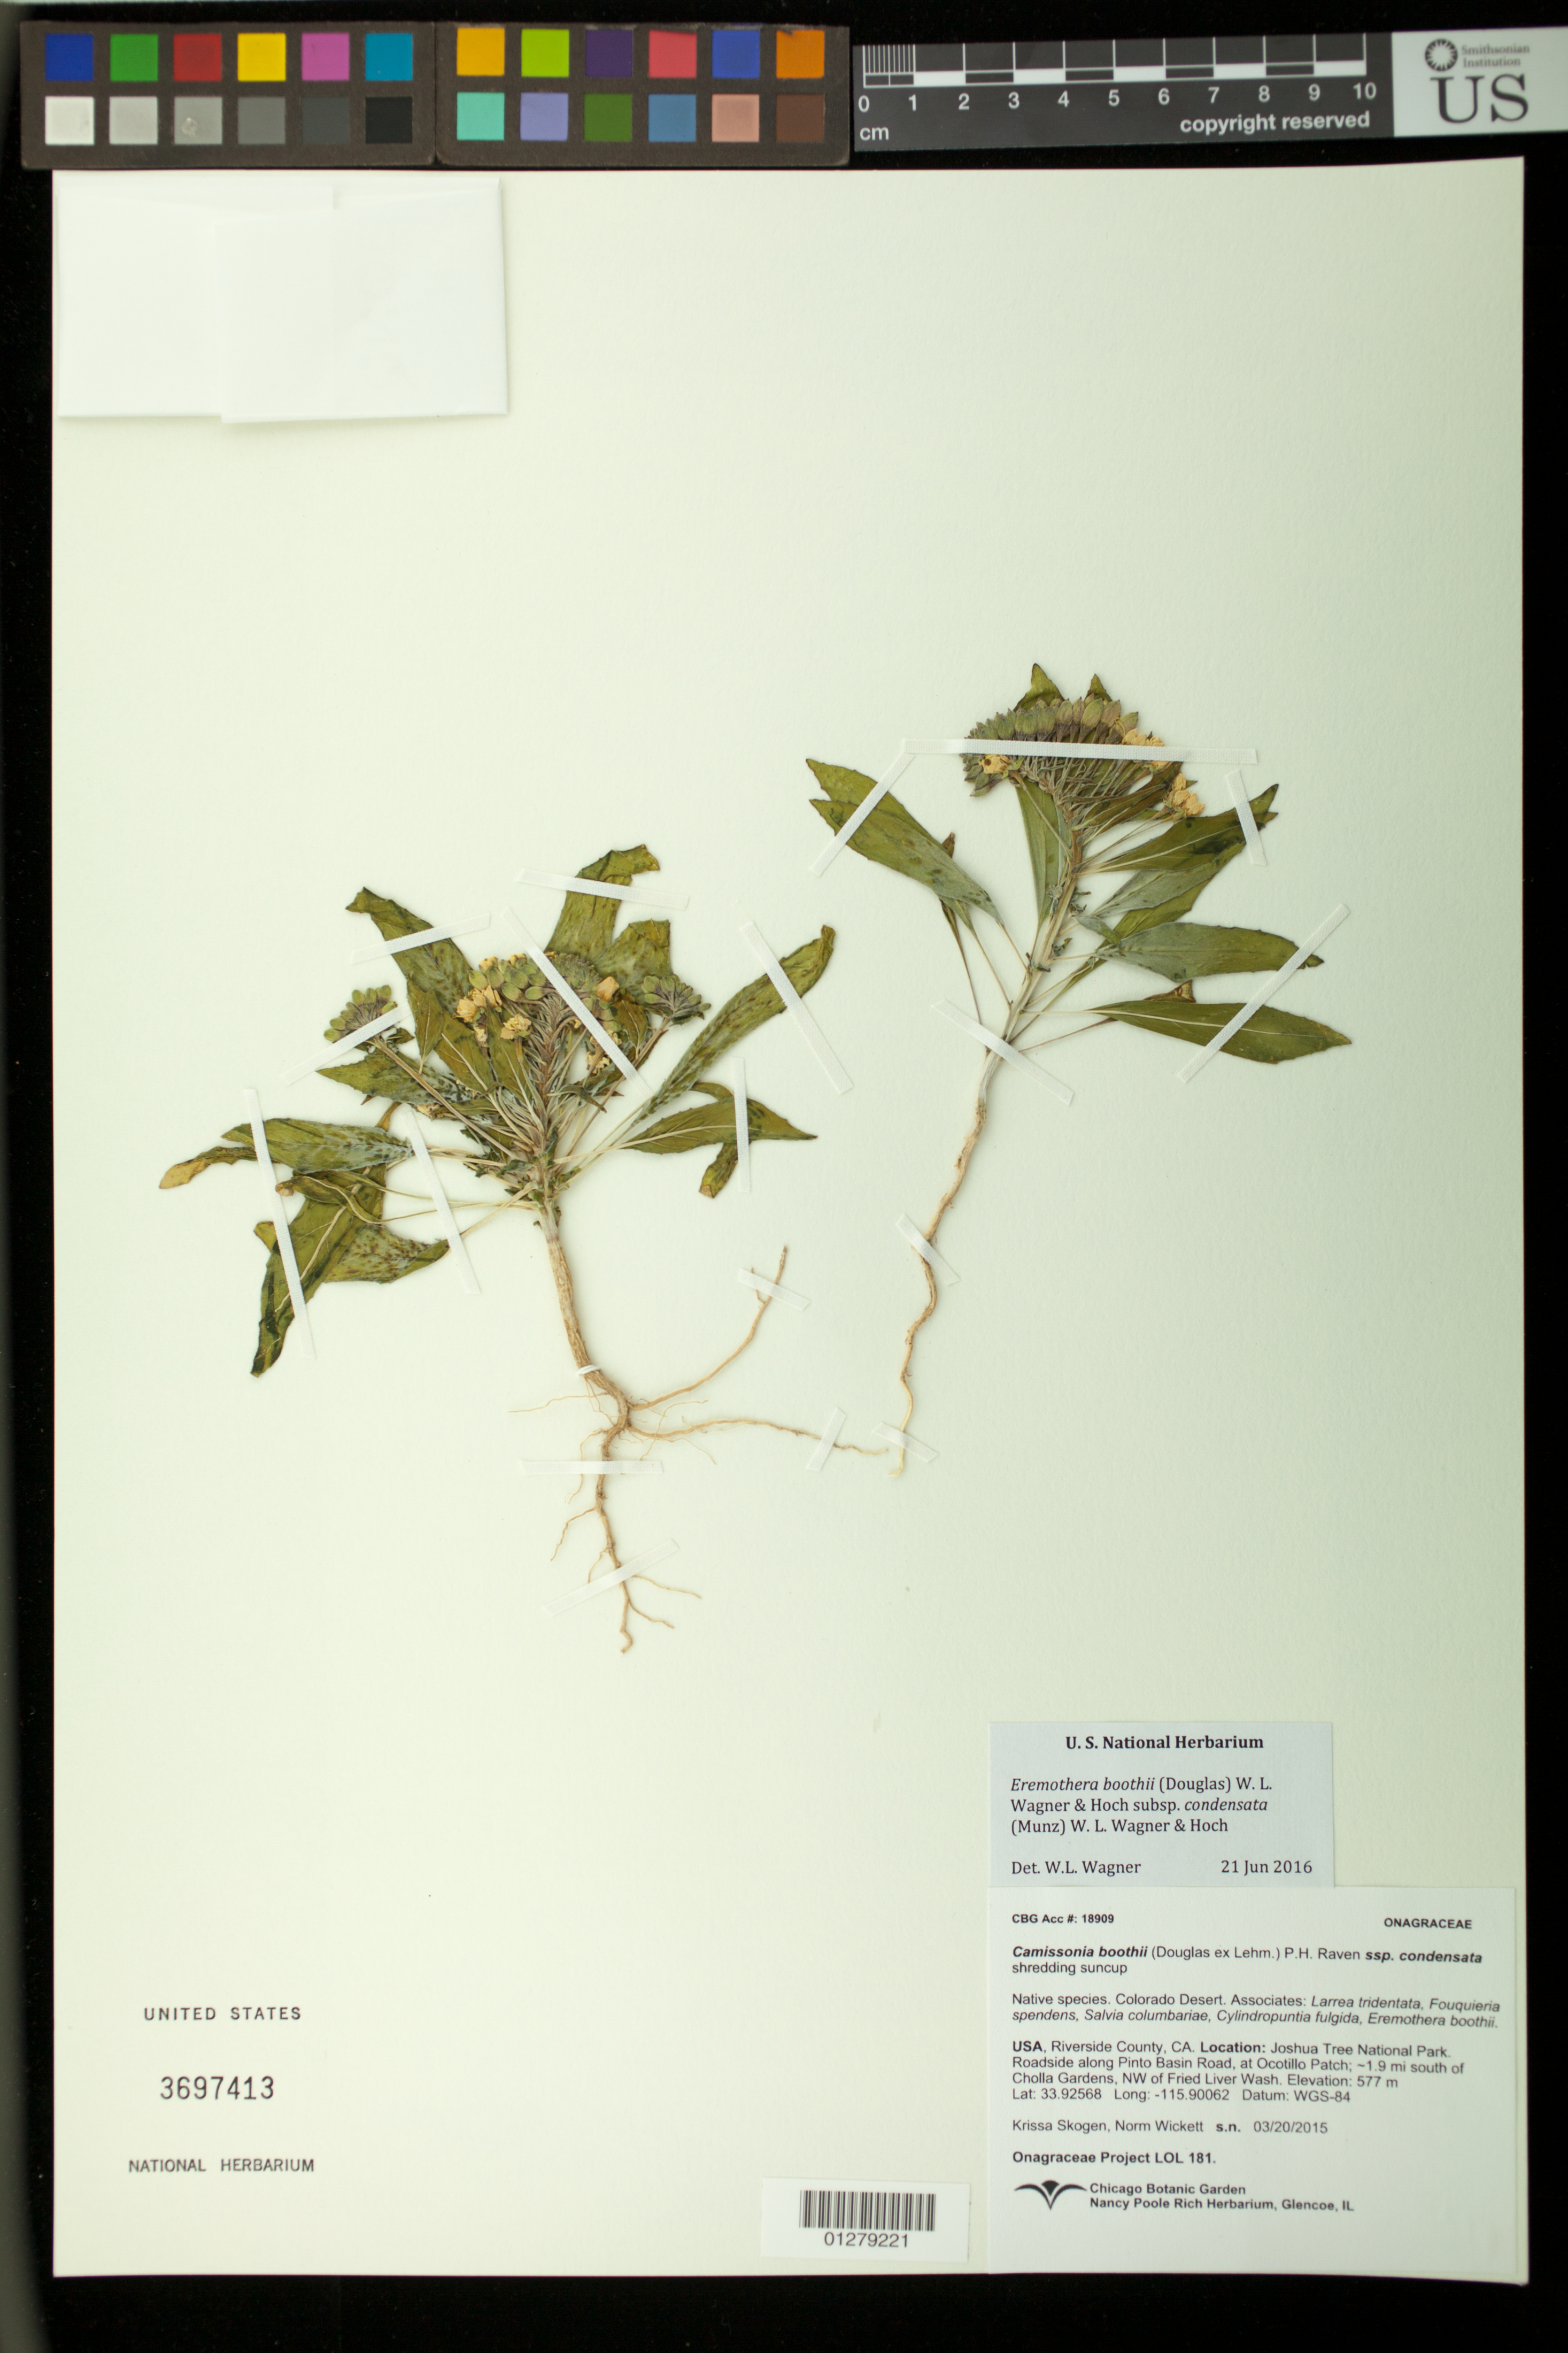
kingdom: Plantae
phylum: Tracheophyta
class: Magnoliopsida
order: Myrtales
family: Onagraceae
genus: Eremothera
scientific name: Eremothera boothii subsp. condensata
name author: (Munz) W.L. Wagner & Hoch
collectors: K. Skogen & N. Wickett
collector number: LOL 181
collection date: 2015-03-20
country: United States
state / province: California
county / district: Riverside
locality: Joshua Tree National Park; Roadside along Pinto Basin Road, at Ocotillo Patch; ~1.9 mi south of Cholla Gardens, NW of Fried Liver Wash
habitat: Colorado Desert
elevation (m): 577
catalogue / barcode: US 3697413